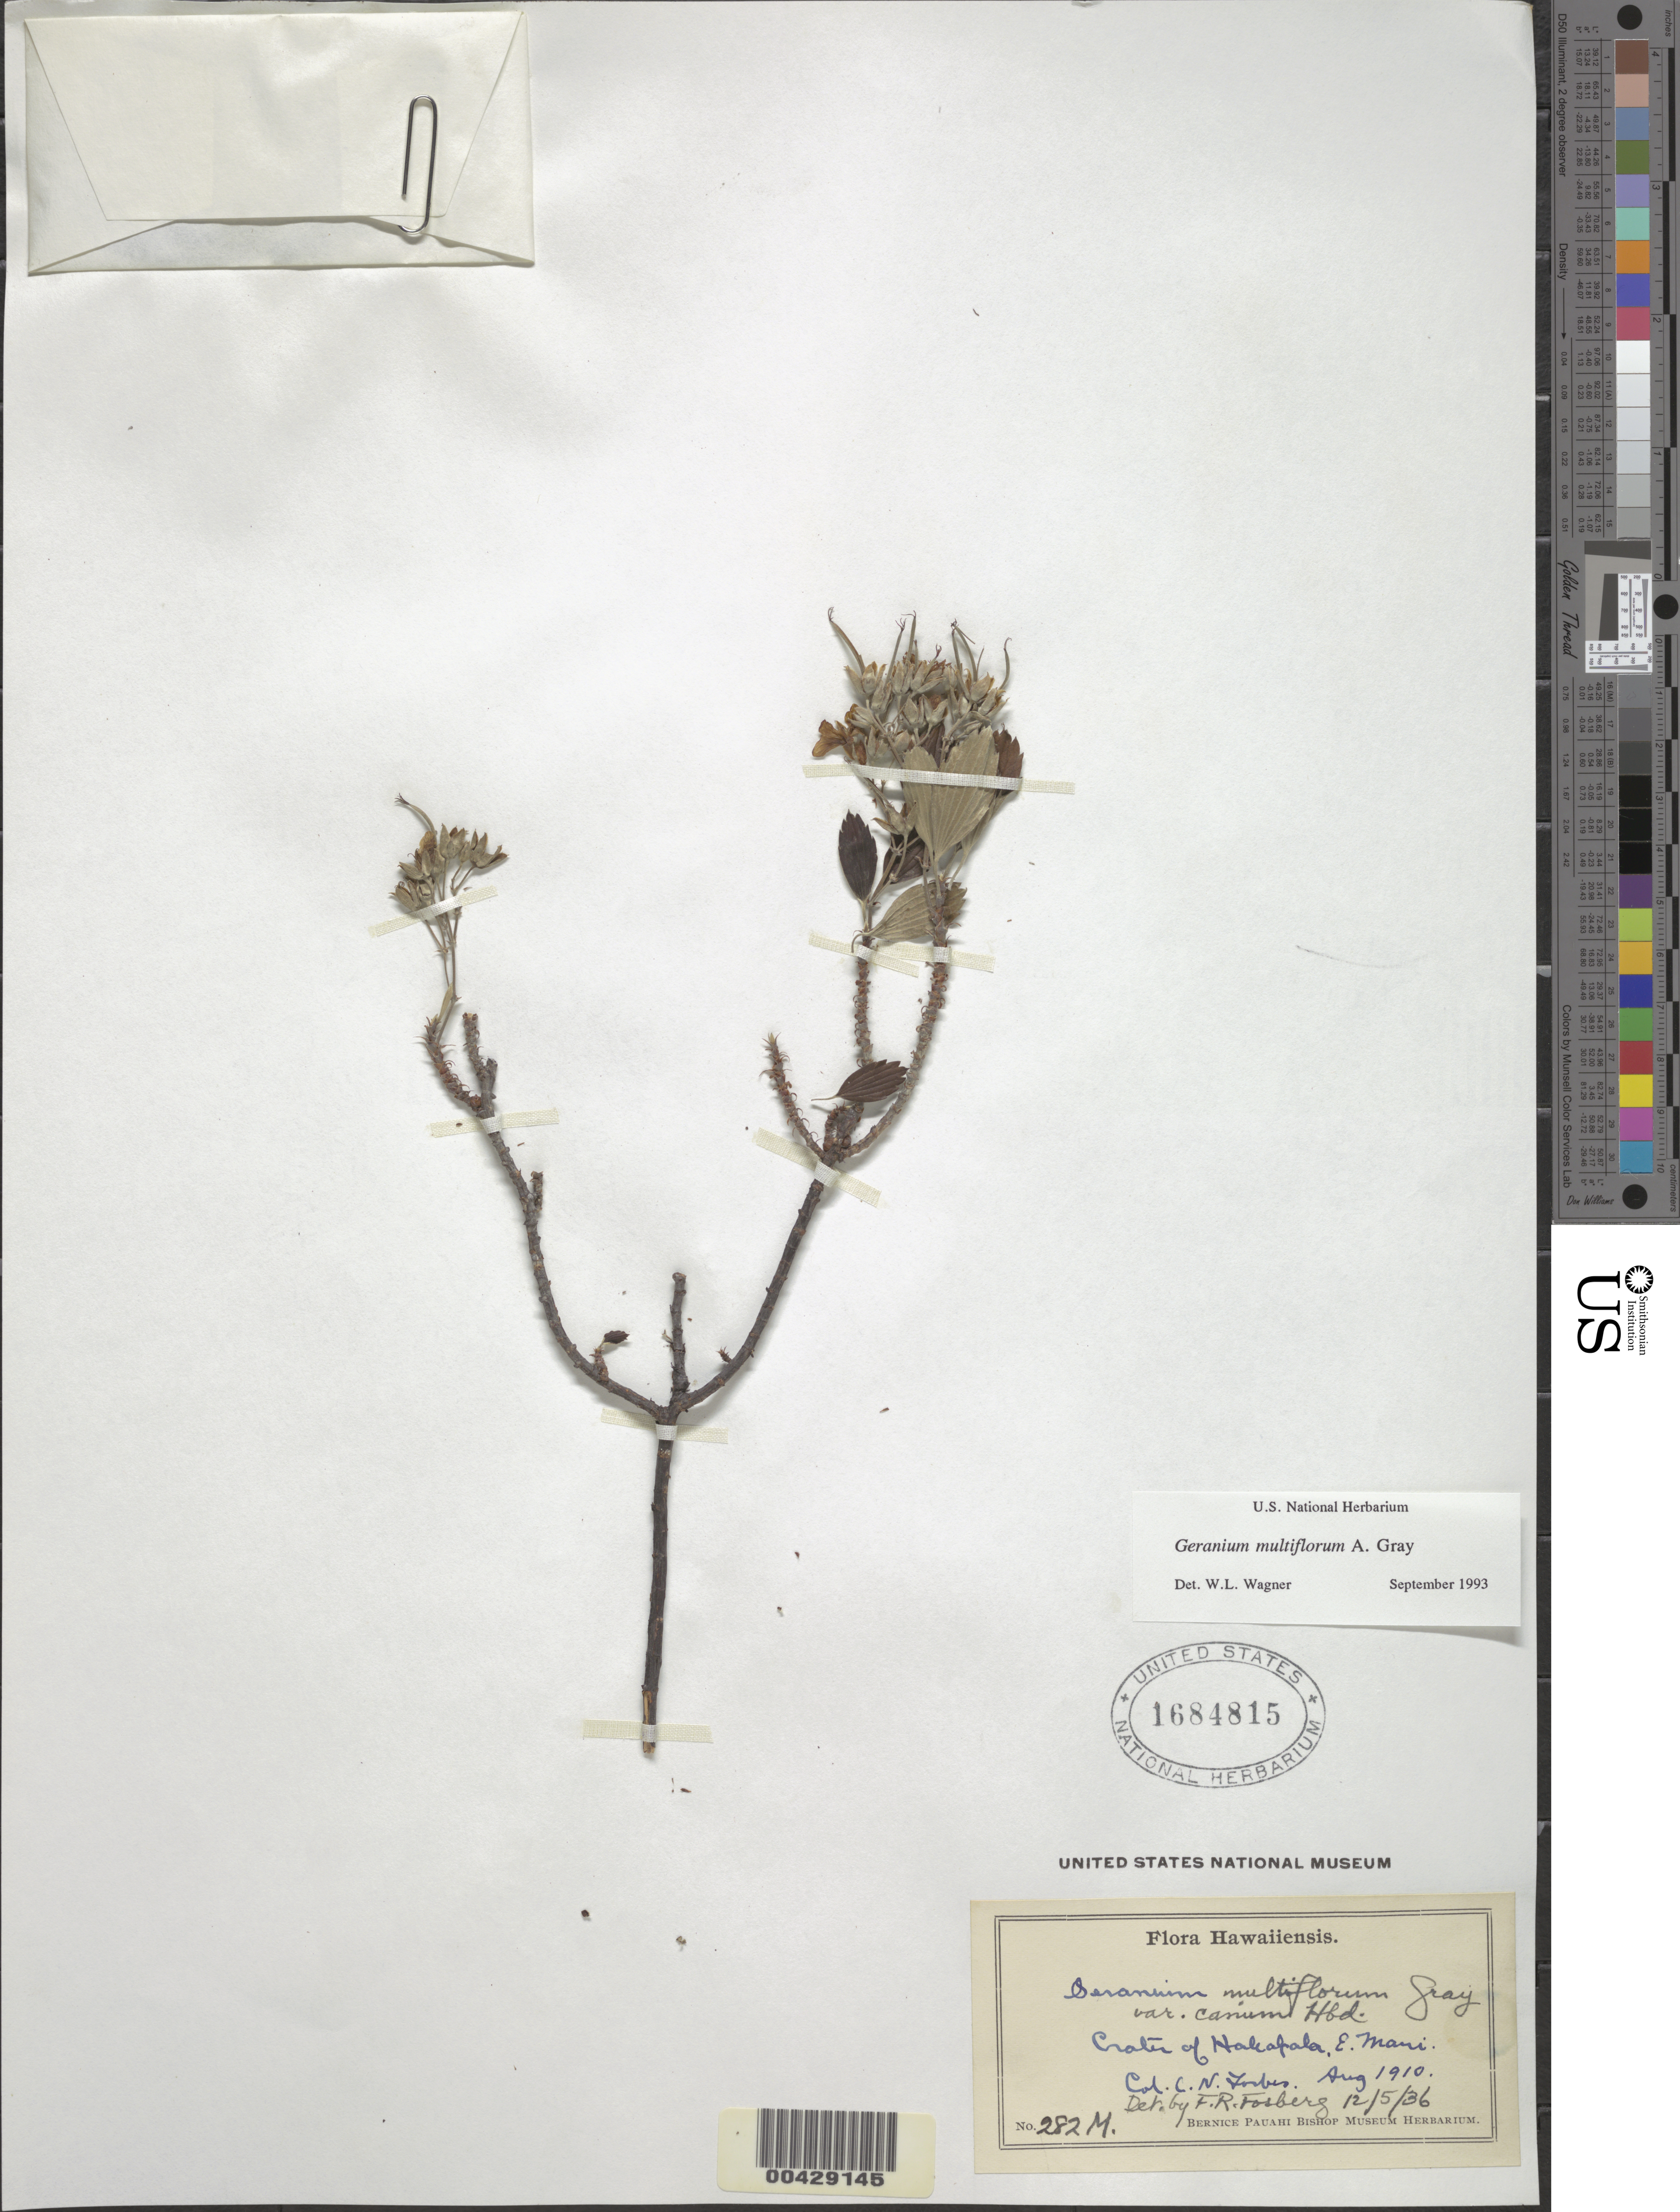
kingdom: Plantae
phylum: Tracheophyta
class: Magnoliopsida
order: Geraniales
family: Geraniaceae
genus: Geranium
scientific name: Geranium multiflorum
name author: A. Gray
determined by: Wagner, W. L., (BOT), Smithsonian Institution - National Museum of Natural History (UNITED STATES)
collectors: C. N. Forbes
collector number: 282.M.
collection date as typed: Aug 1910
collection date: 1910-08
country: United States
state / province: Hawaii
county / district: Maui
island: Maui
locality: Crater of Haleakala, E Maui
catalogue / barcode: US 1684815